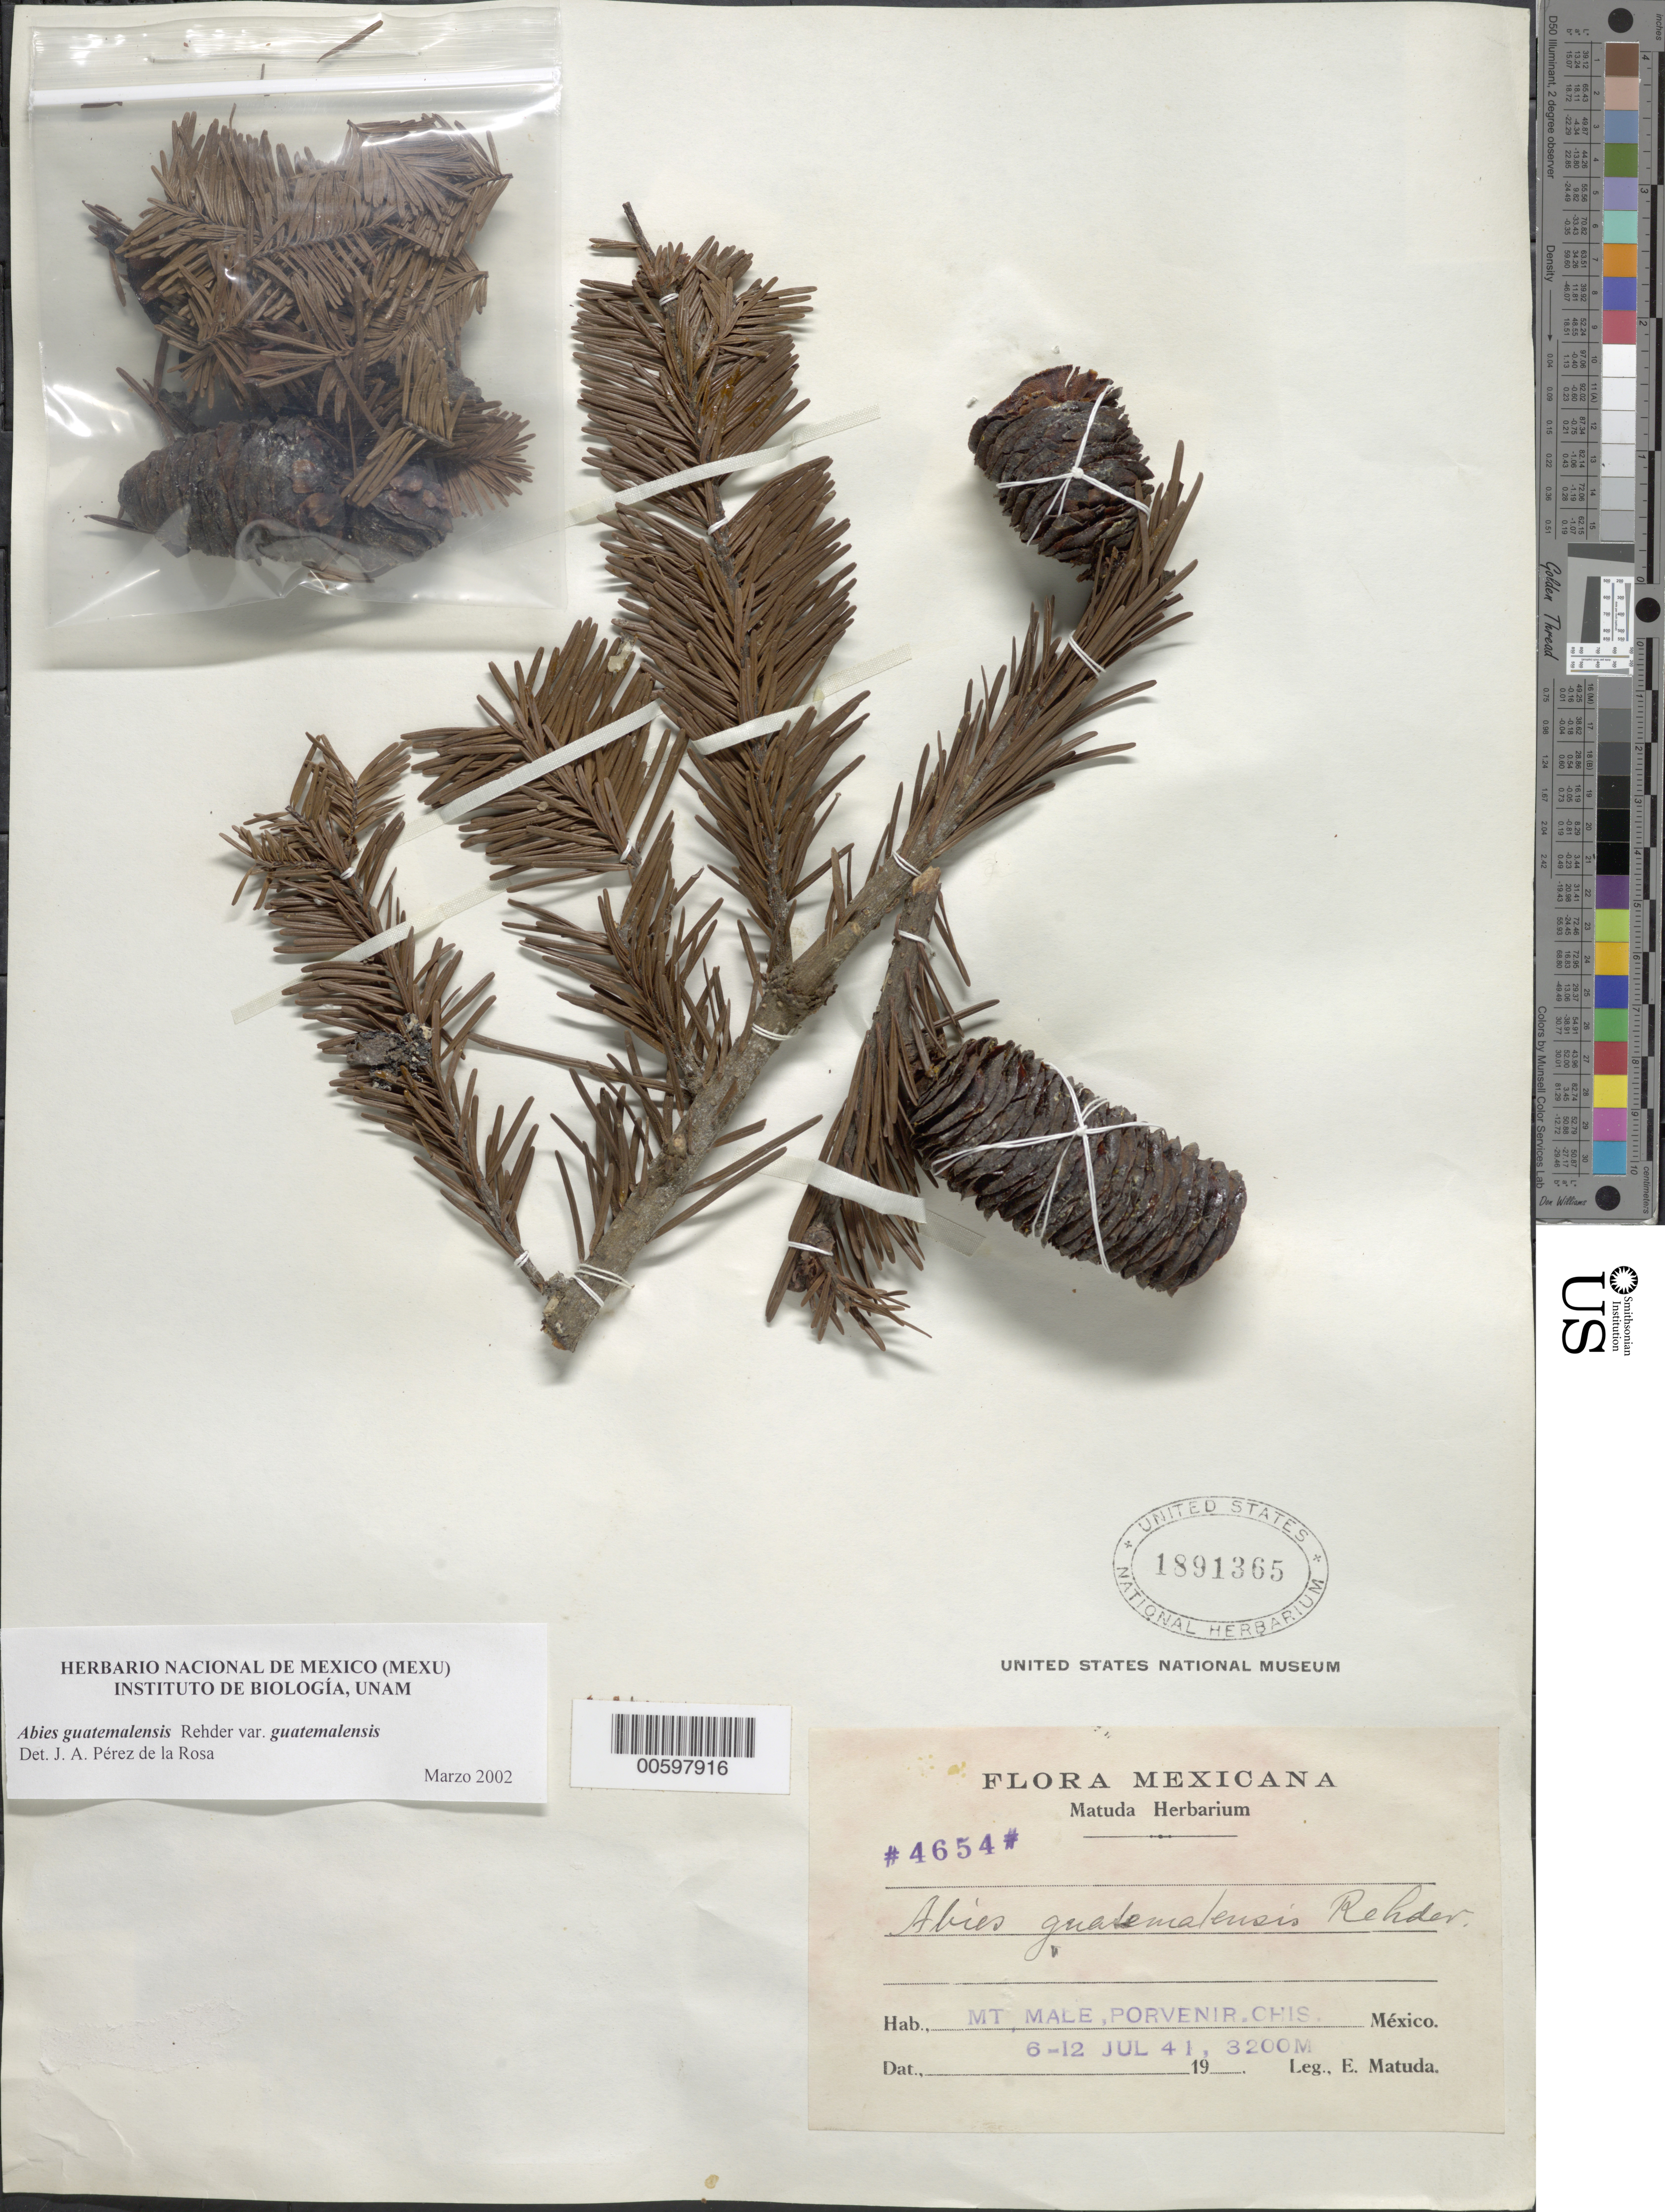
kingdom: Plantae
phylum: Tracheophyta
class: Pinopsida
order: Pinales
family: Pinaceae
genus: Abies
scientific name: Abies guatemalensis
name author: Rehder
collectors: E. Matuda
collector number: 4654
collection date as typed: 06 Jul 1941 to 12 Jul 1941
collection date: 1941-07-06/1941-07-12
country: Mexico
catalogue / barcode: US 1891365